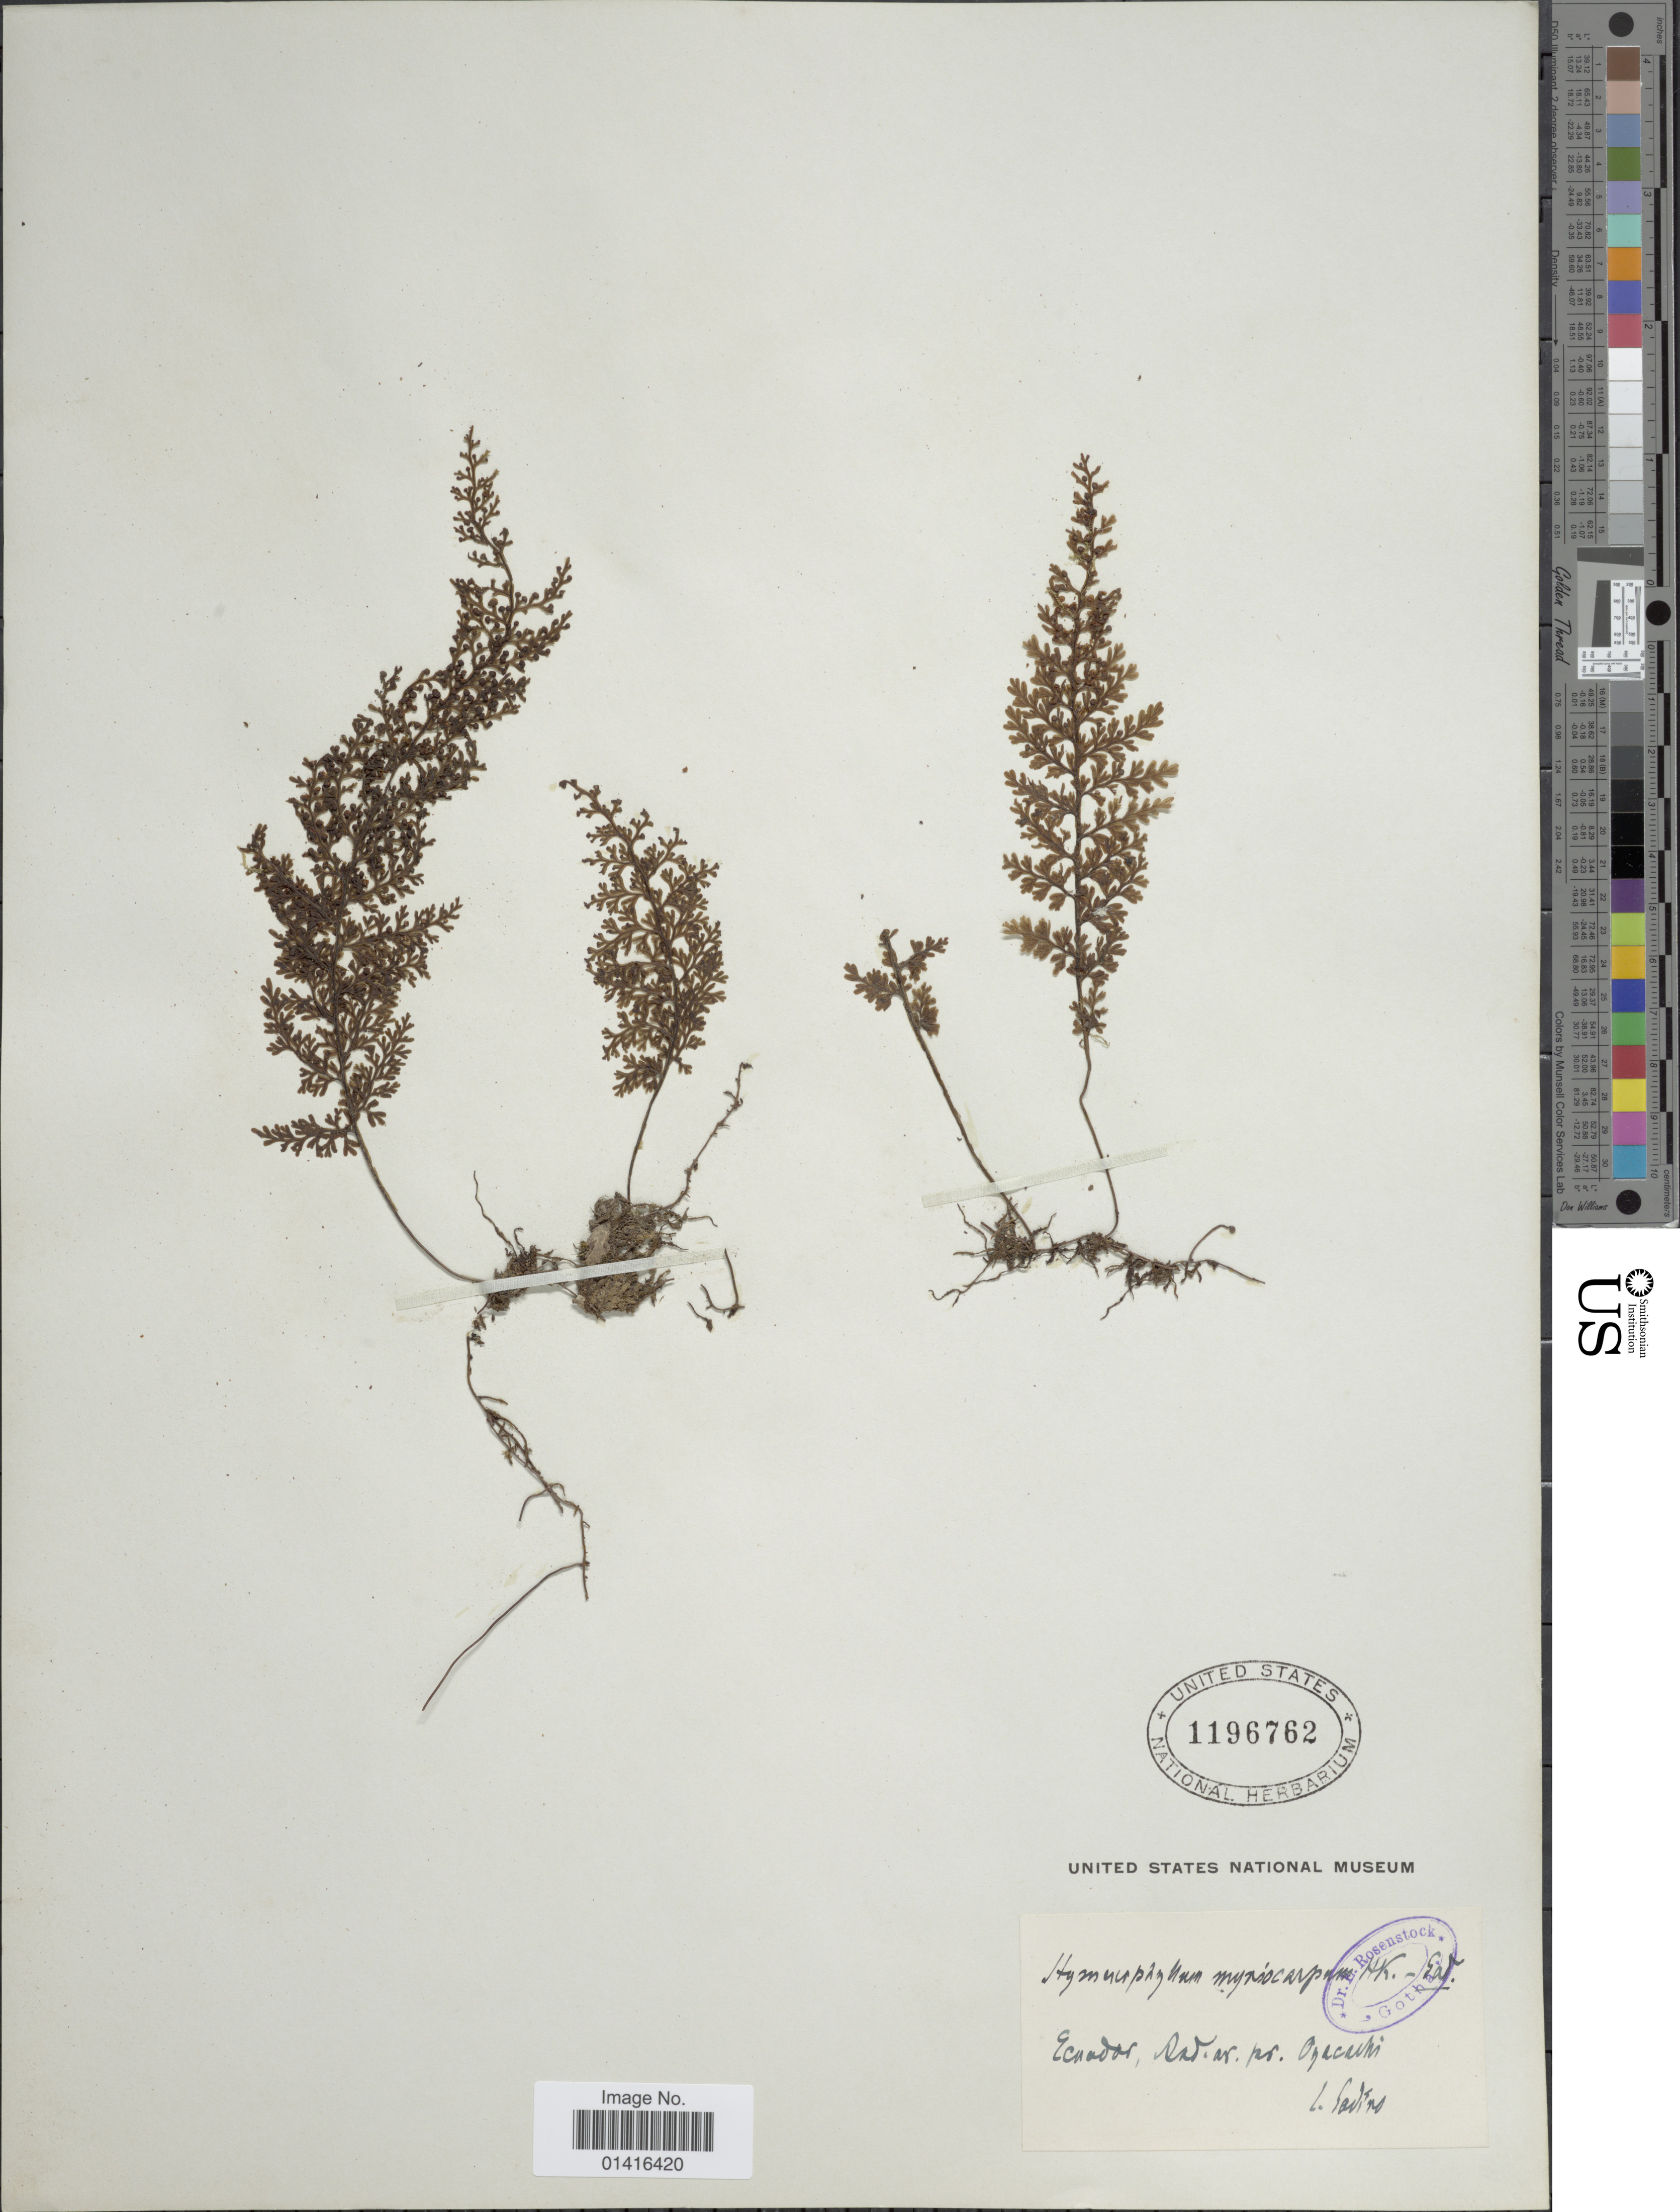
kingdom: Plantae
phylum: Tracheophyta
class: Polypodiopsida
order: Hymenophyllales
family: Hymenophyllaceae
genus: Hymenophyllum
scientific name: Hymenophyllum myriocarpum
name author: Hook.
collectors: L. Sodiro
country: Ecuador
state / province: Napo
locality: Oyacachi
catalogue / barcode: US 1196762